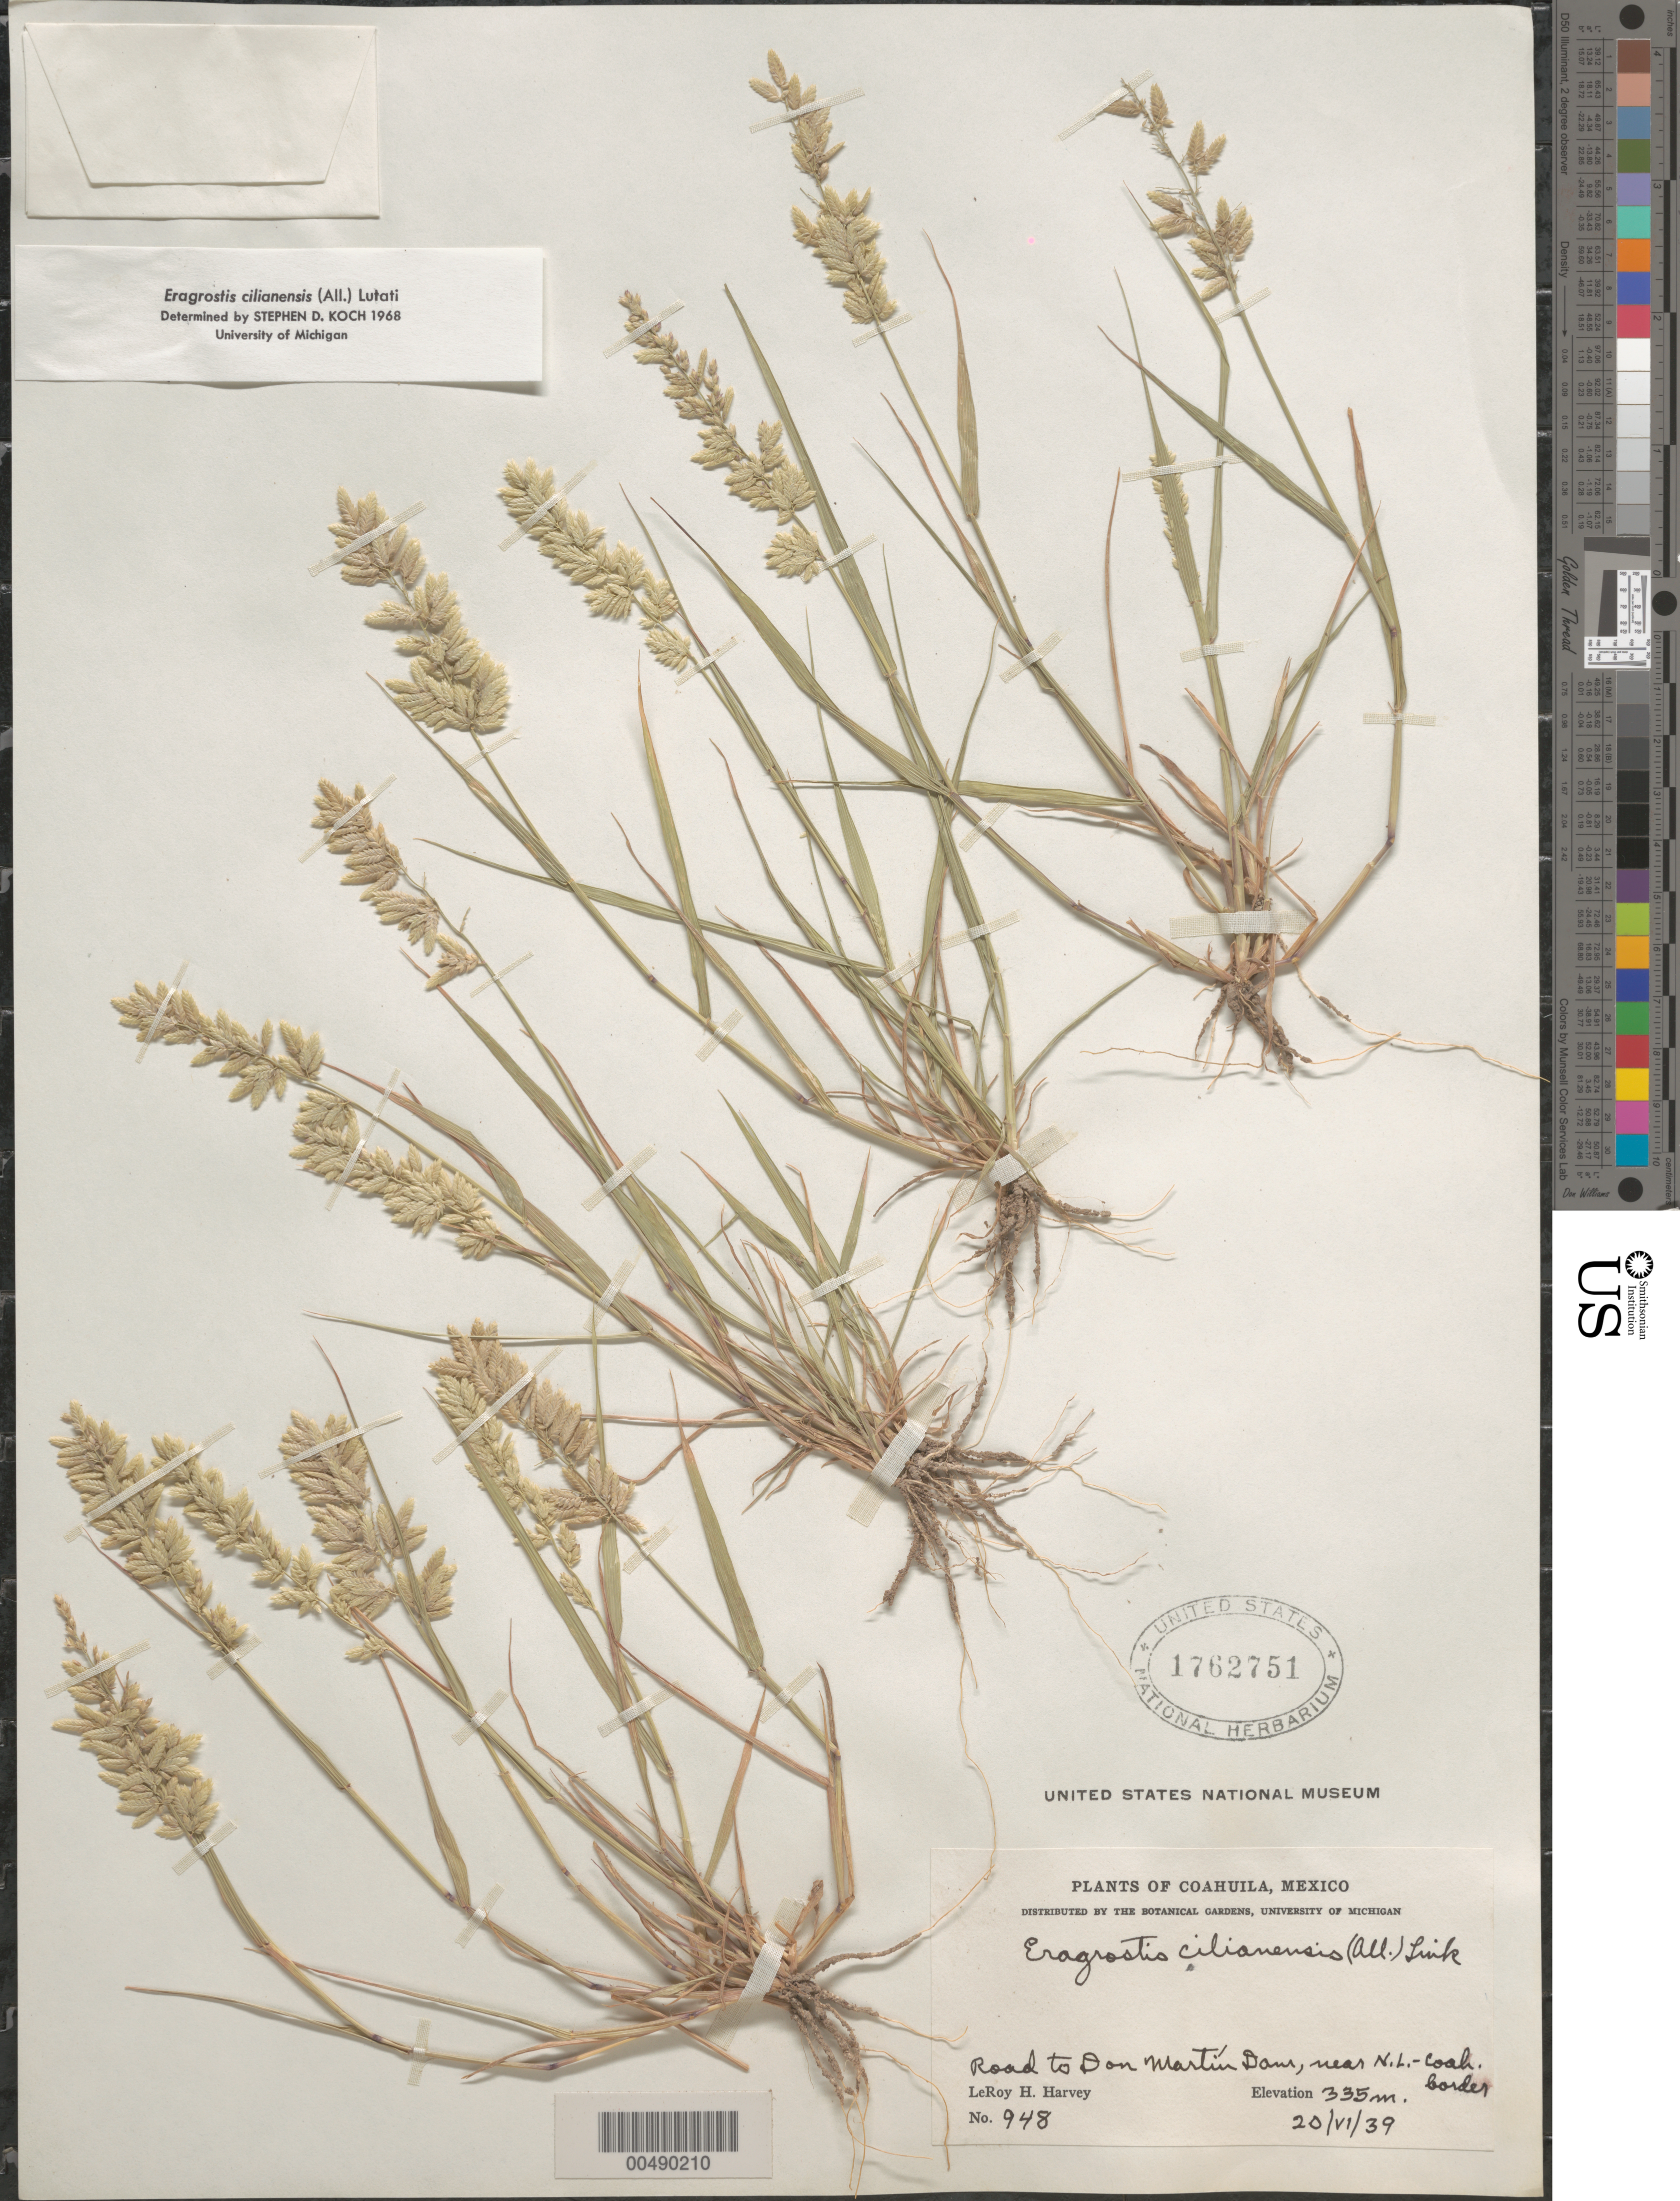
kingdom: Plantae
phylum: Tracheophyta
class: Liliopsida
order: Poales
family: Poaceae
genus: Eragrostis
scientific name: Eragrostis cilianensis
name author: (Bellardi) Vignolo ex Janch.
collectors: L. H. Harvey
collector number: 948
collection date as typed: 20 Jun 1939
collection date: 1939-06-20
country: Mexico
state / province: Coahuila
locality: Rd to Don Martín Dam, near Nuevo Leon - Coahuila border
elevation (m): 335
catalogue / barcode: US 1762751